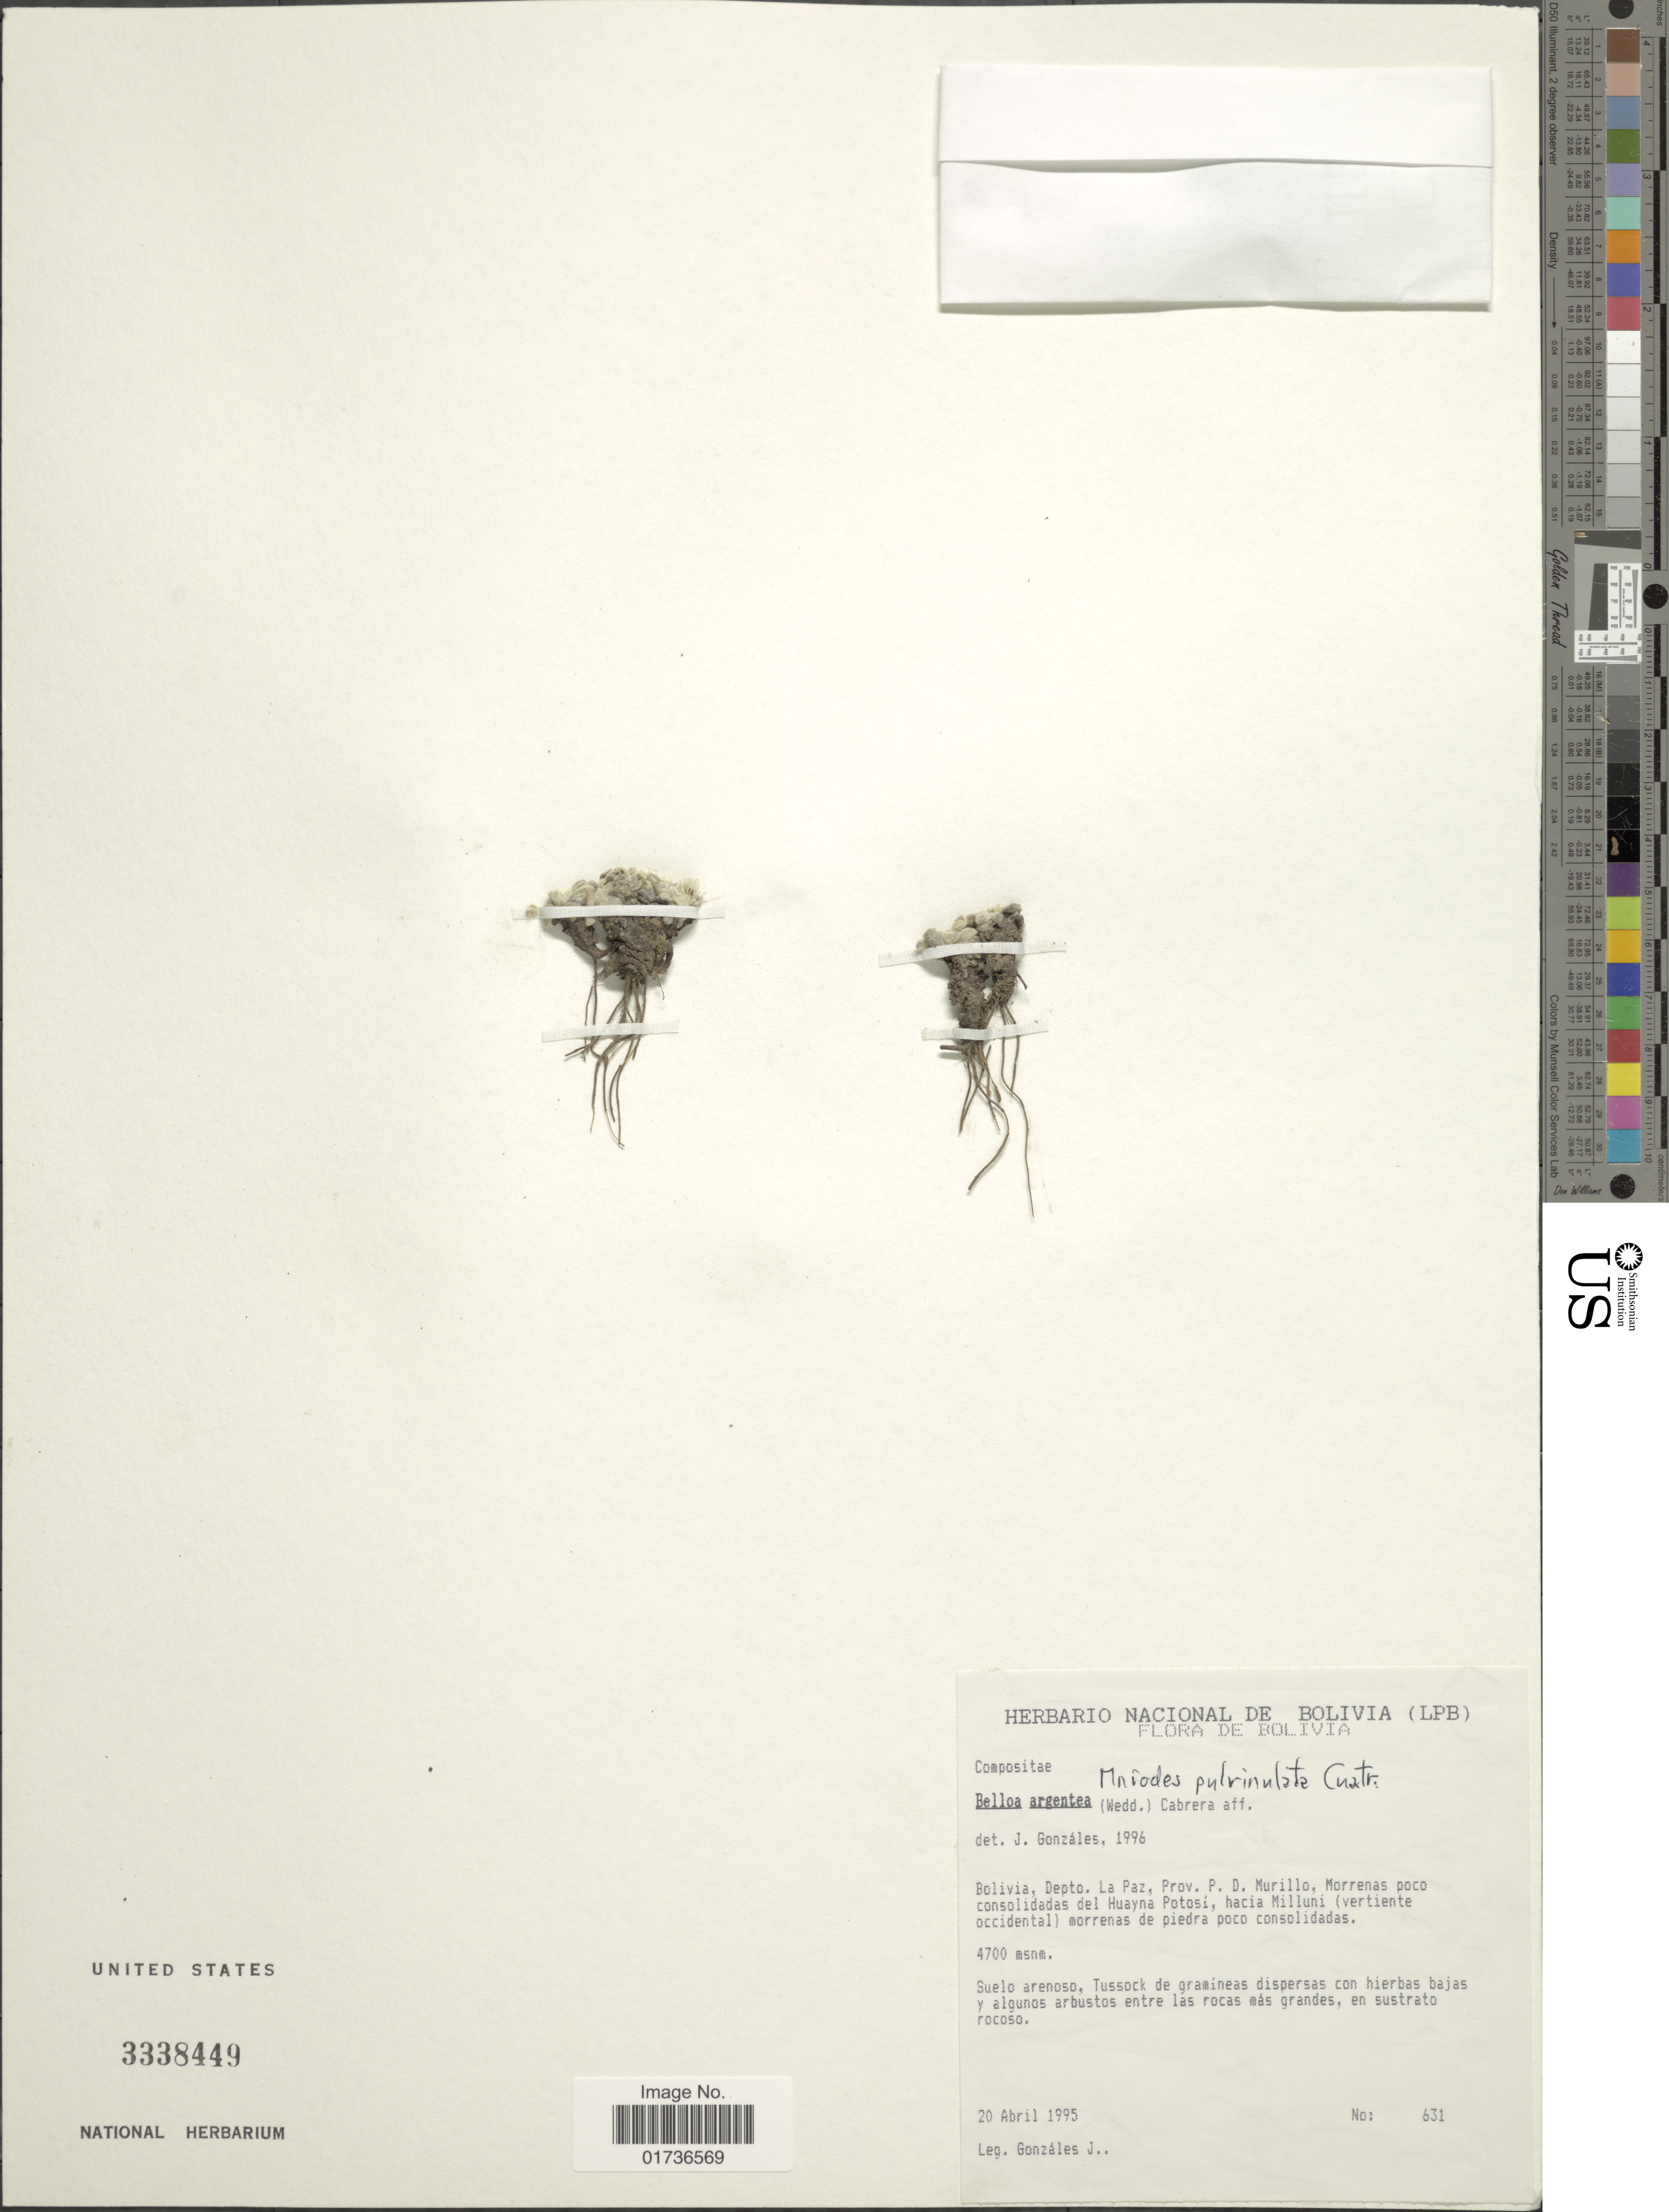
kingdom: Plantae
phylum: Tracheophyta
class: Magnoliopsida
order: Asterales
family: Asteraceae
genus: Belloa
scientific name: Belloa schultzii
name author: (Wedd.) Cabrera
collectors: J. Gonzales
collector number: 631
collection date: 1995-04-20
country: Bolivia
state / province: La Paz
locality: Depto. La Paz, Prov. P.D. Murillo, Morrenas poco consolidades del Huayna Potosi, hacia Milluni (vertiente occidental) morrenas de piedra poco consolidadas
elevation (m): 4700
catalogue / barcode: US 3338449